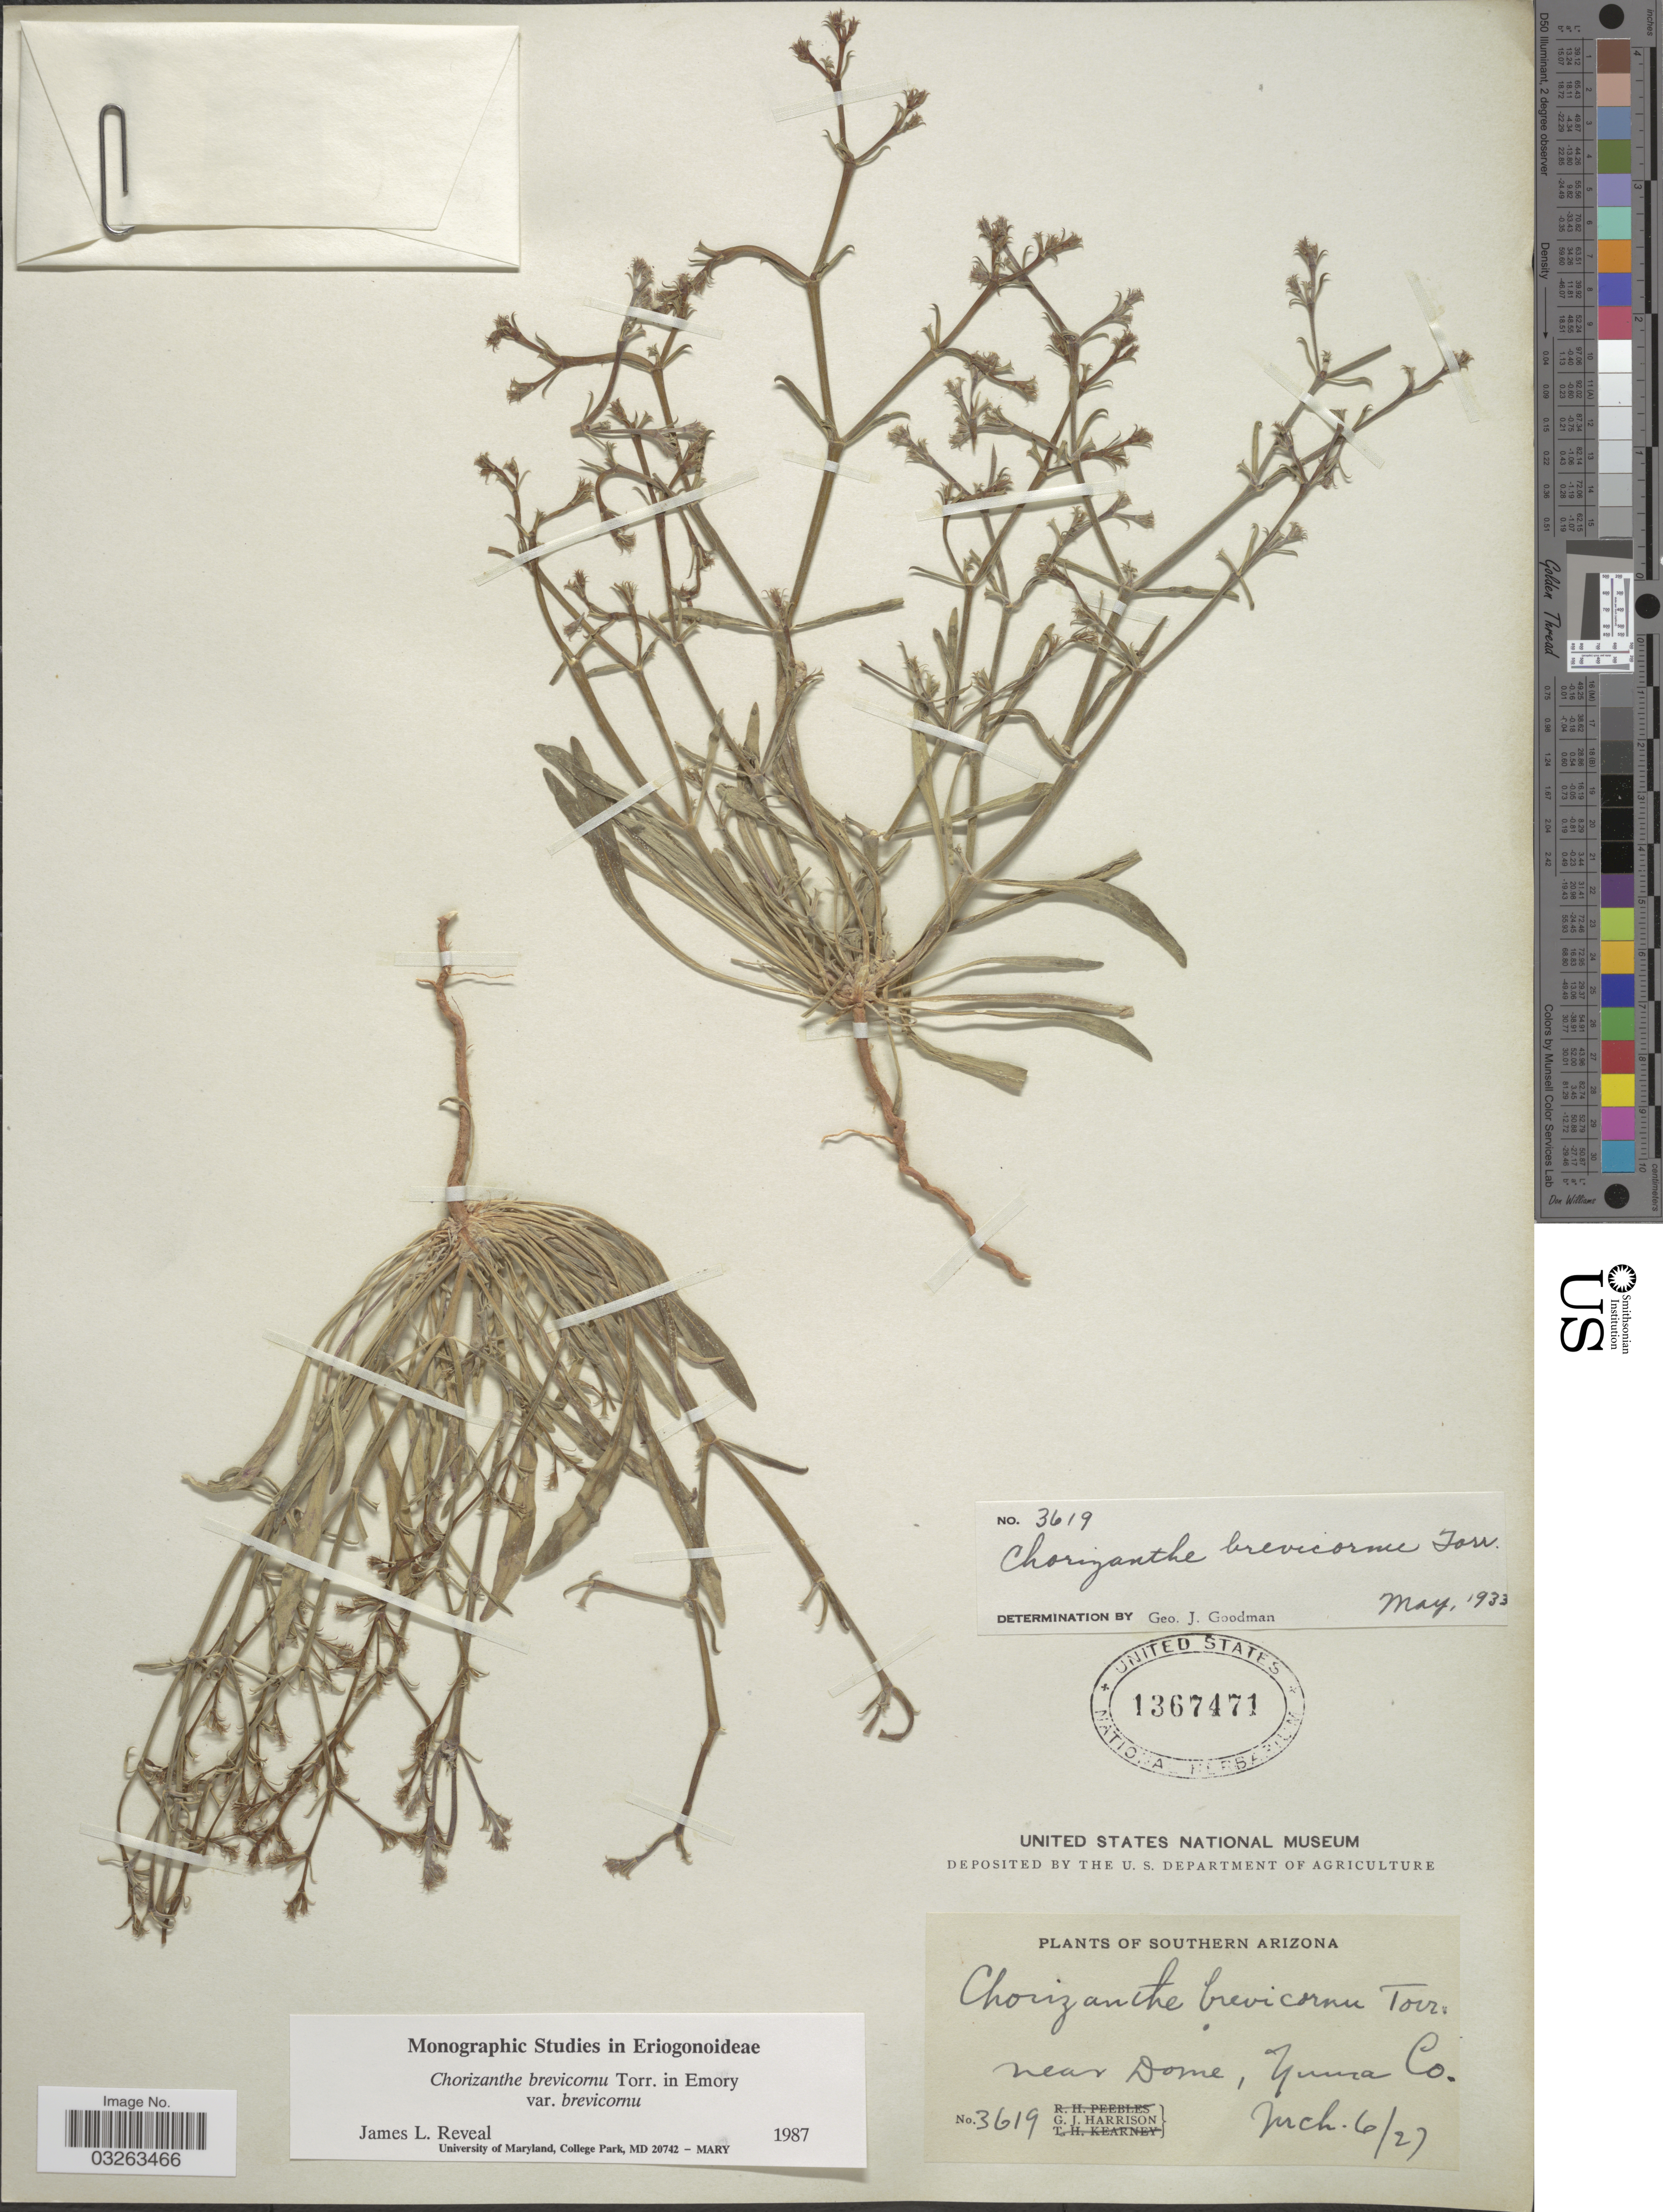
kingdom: Plantae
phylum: Tracheophyta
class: Magnoliopsida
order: Caryophyllales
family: Polygonaceae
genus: Chorizanthe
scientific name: Chorizanthe brevicornu var. brevicornu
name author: Torr.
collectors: G. J. Harrison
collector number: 3619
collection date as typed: Transcribed d/m/y: 6/3/27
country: United States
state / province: Arizona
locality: Southern Arizona. near Dome, Yuma Co.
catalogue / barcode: US 1367471